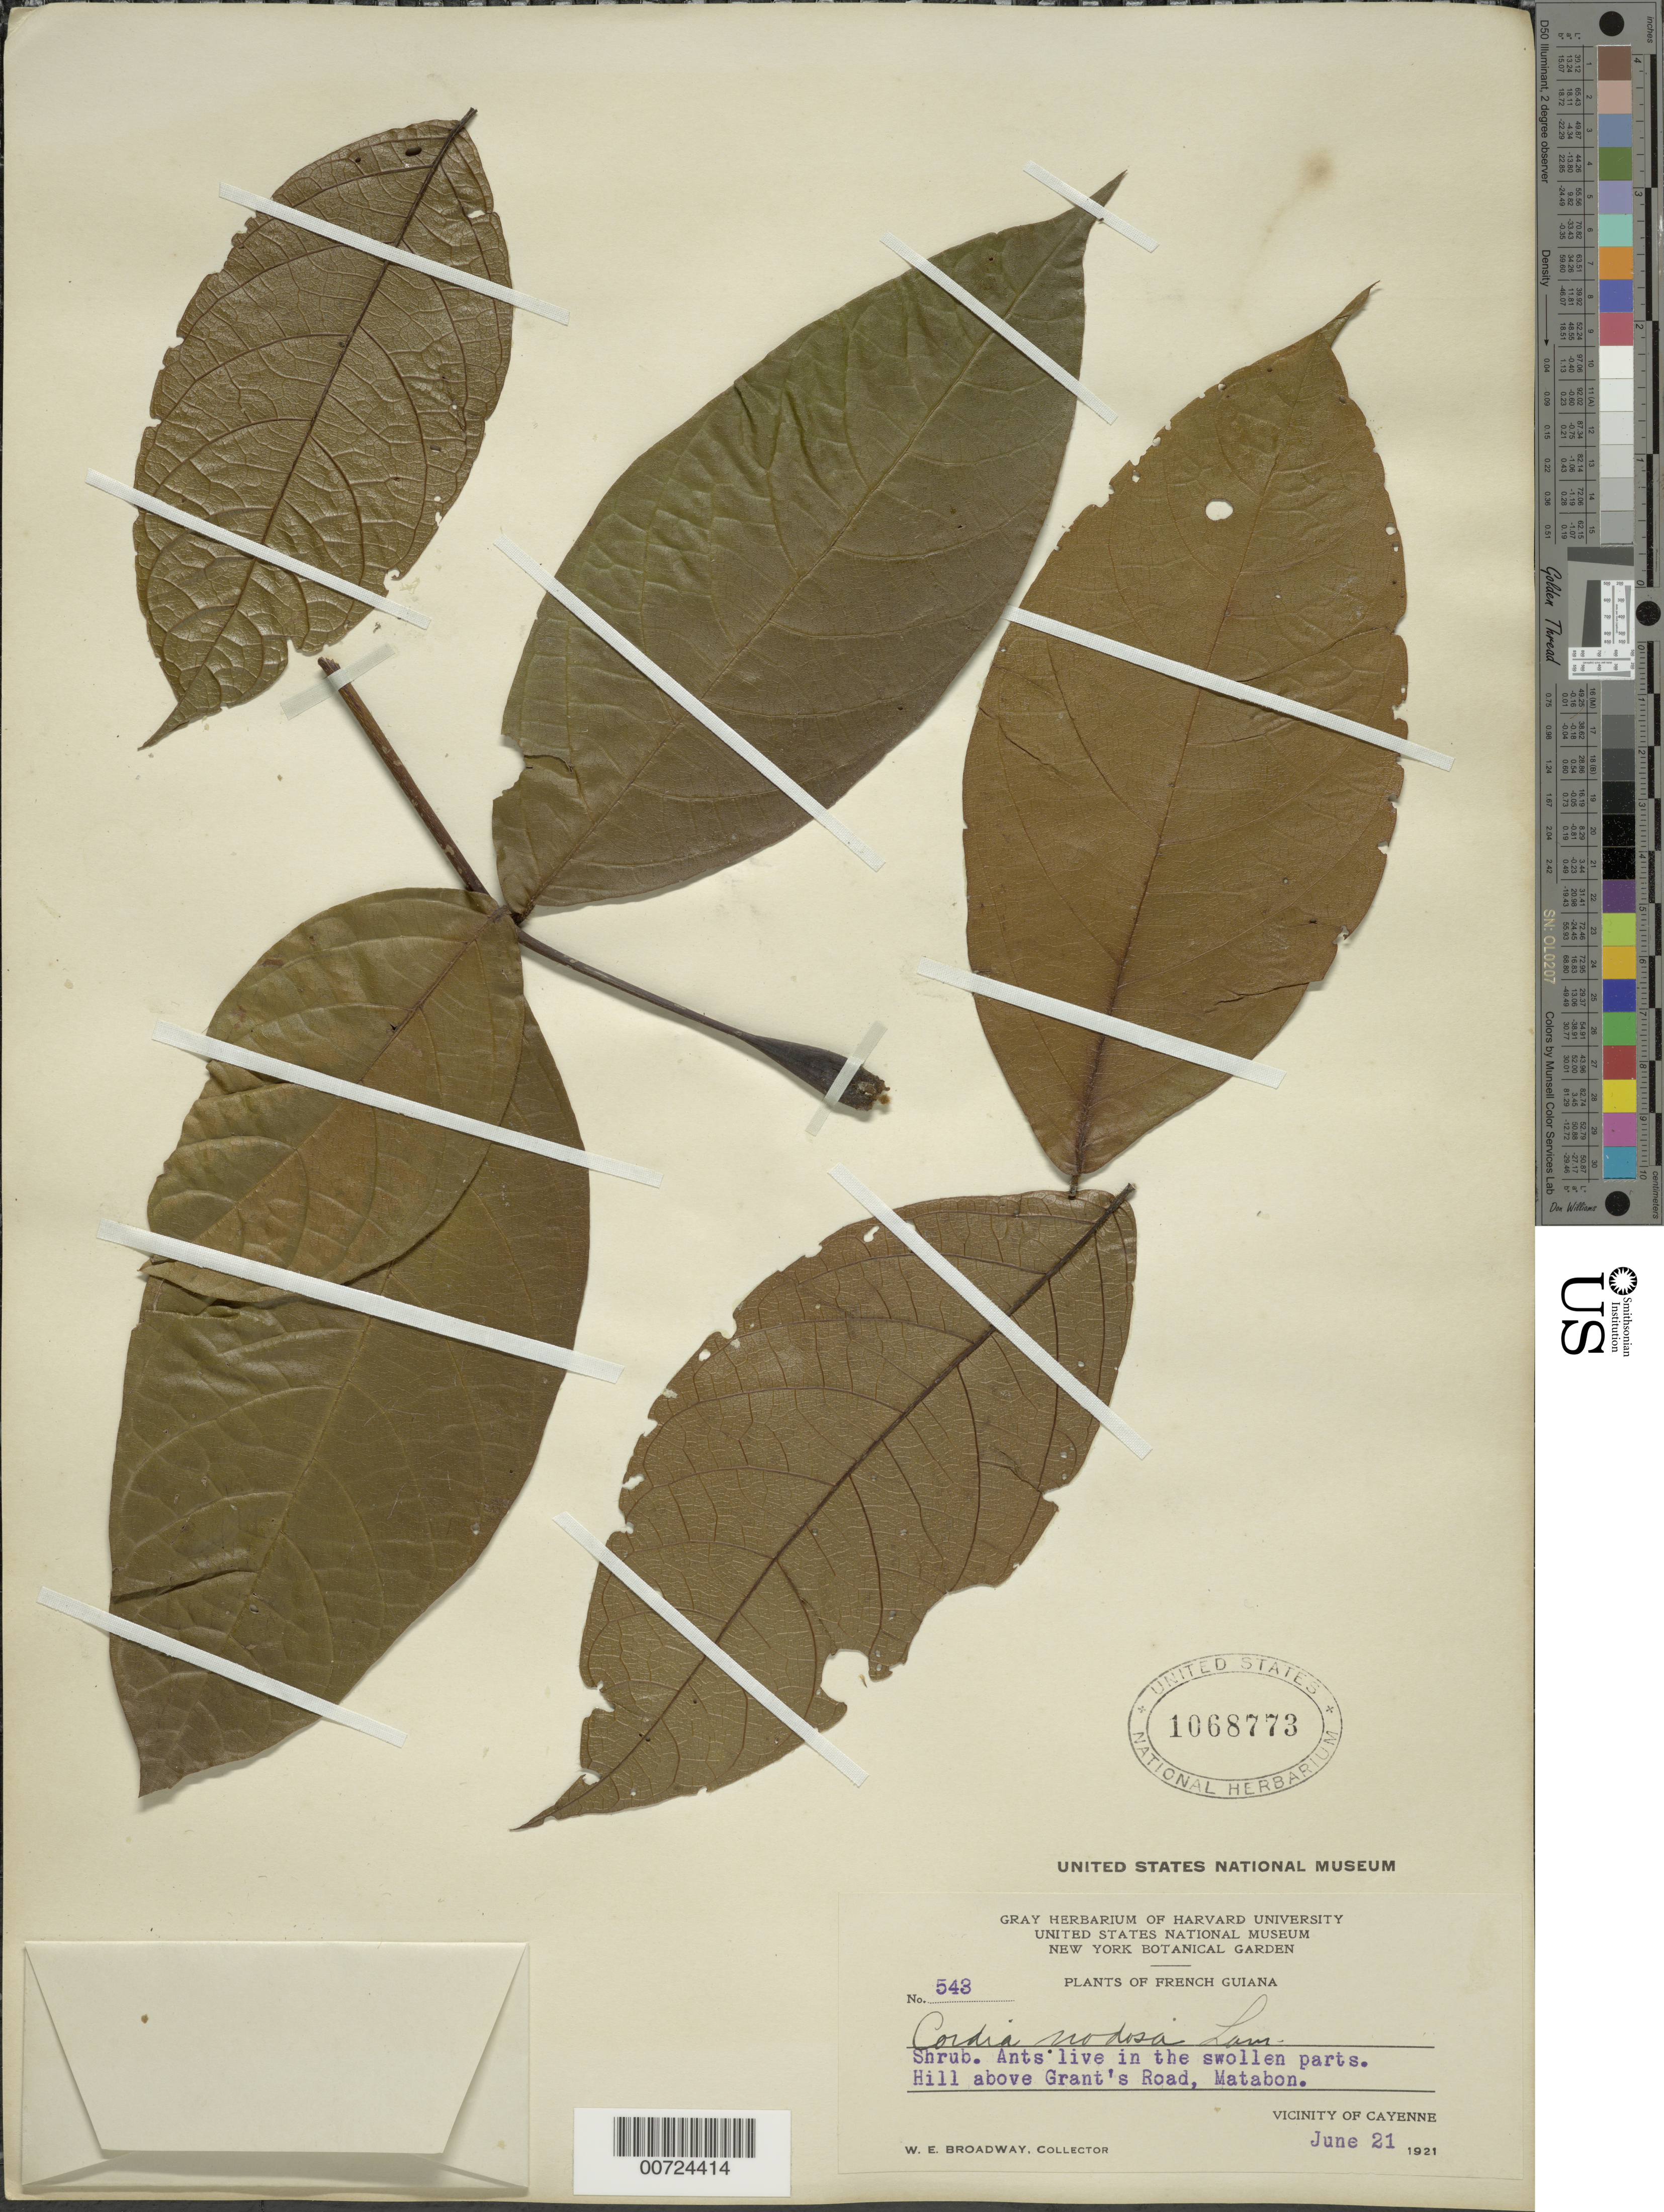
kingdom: Plantae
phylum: Tracheophyta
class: Magnoliopsida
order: Boraginales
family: Cordiaceae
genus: Cordia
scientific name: Cordia nodosa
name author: Lam.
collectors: W. E. Broadway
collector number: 543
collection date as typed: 21-Jun-21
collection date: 1921-06-21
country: French Guiana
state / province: Cayenne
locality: Cayenne, vic., hill above Grant's Road, Matabon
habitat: Hill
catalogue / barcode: US 1068773